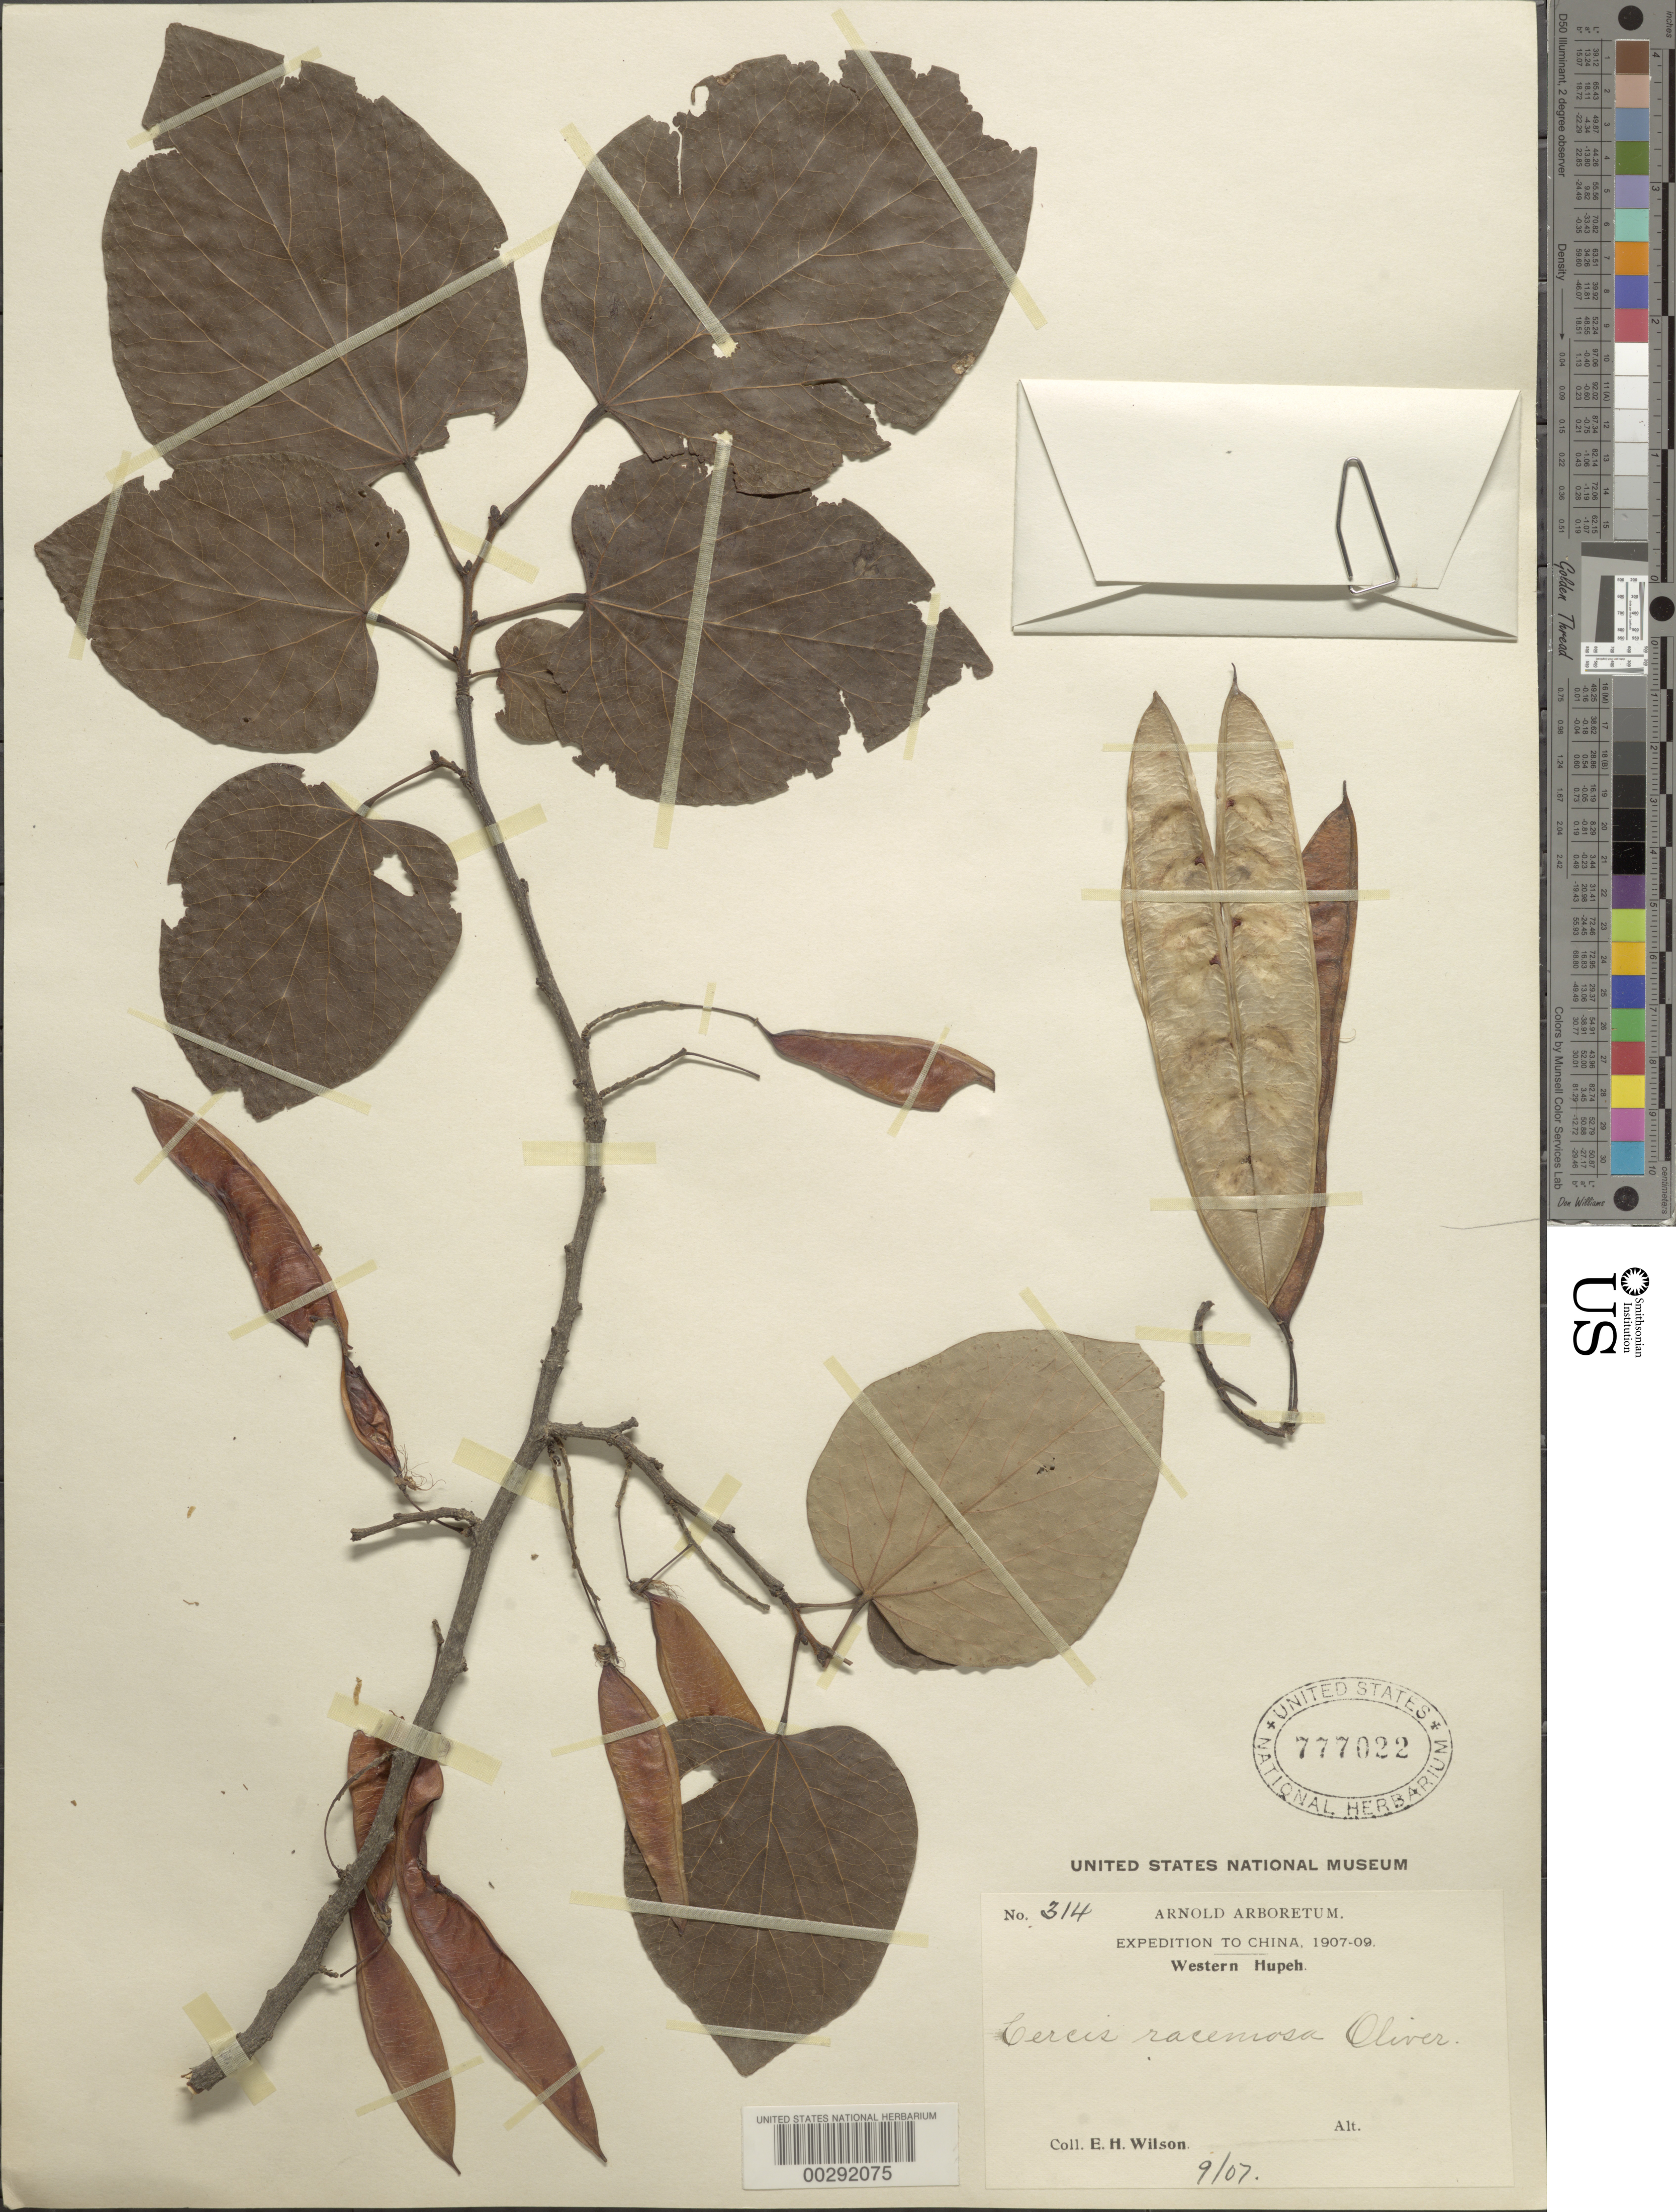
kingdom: Plantae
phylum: Tracheophyta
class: Magnoliopsida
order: Fabales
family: Fabaceae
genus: Cercis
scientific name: Cercis racemosa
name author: Oliv.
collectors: E. H. Wilson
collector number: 314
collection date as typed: Sep 1907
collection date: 1907-09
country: China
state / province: Hubei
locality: Western Hupeh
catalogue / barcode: US 777022